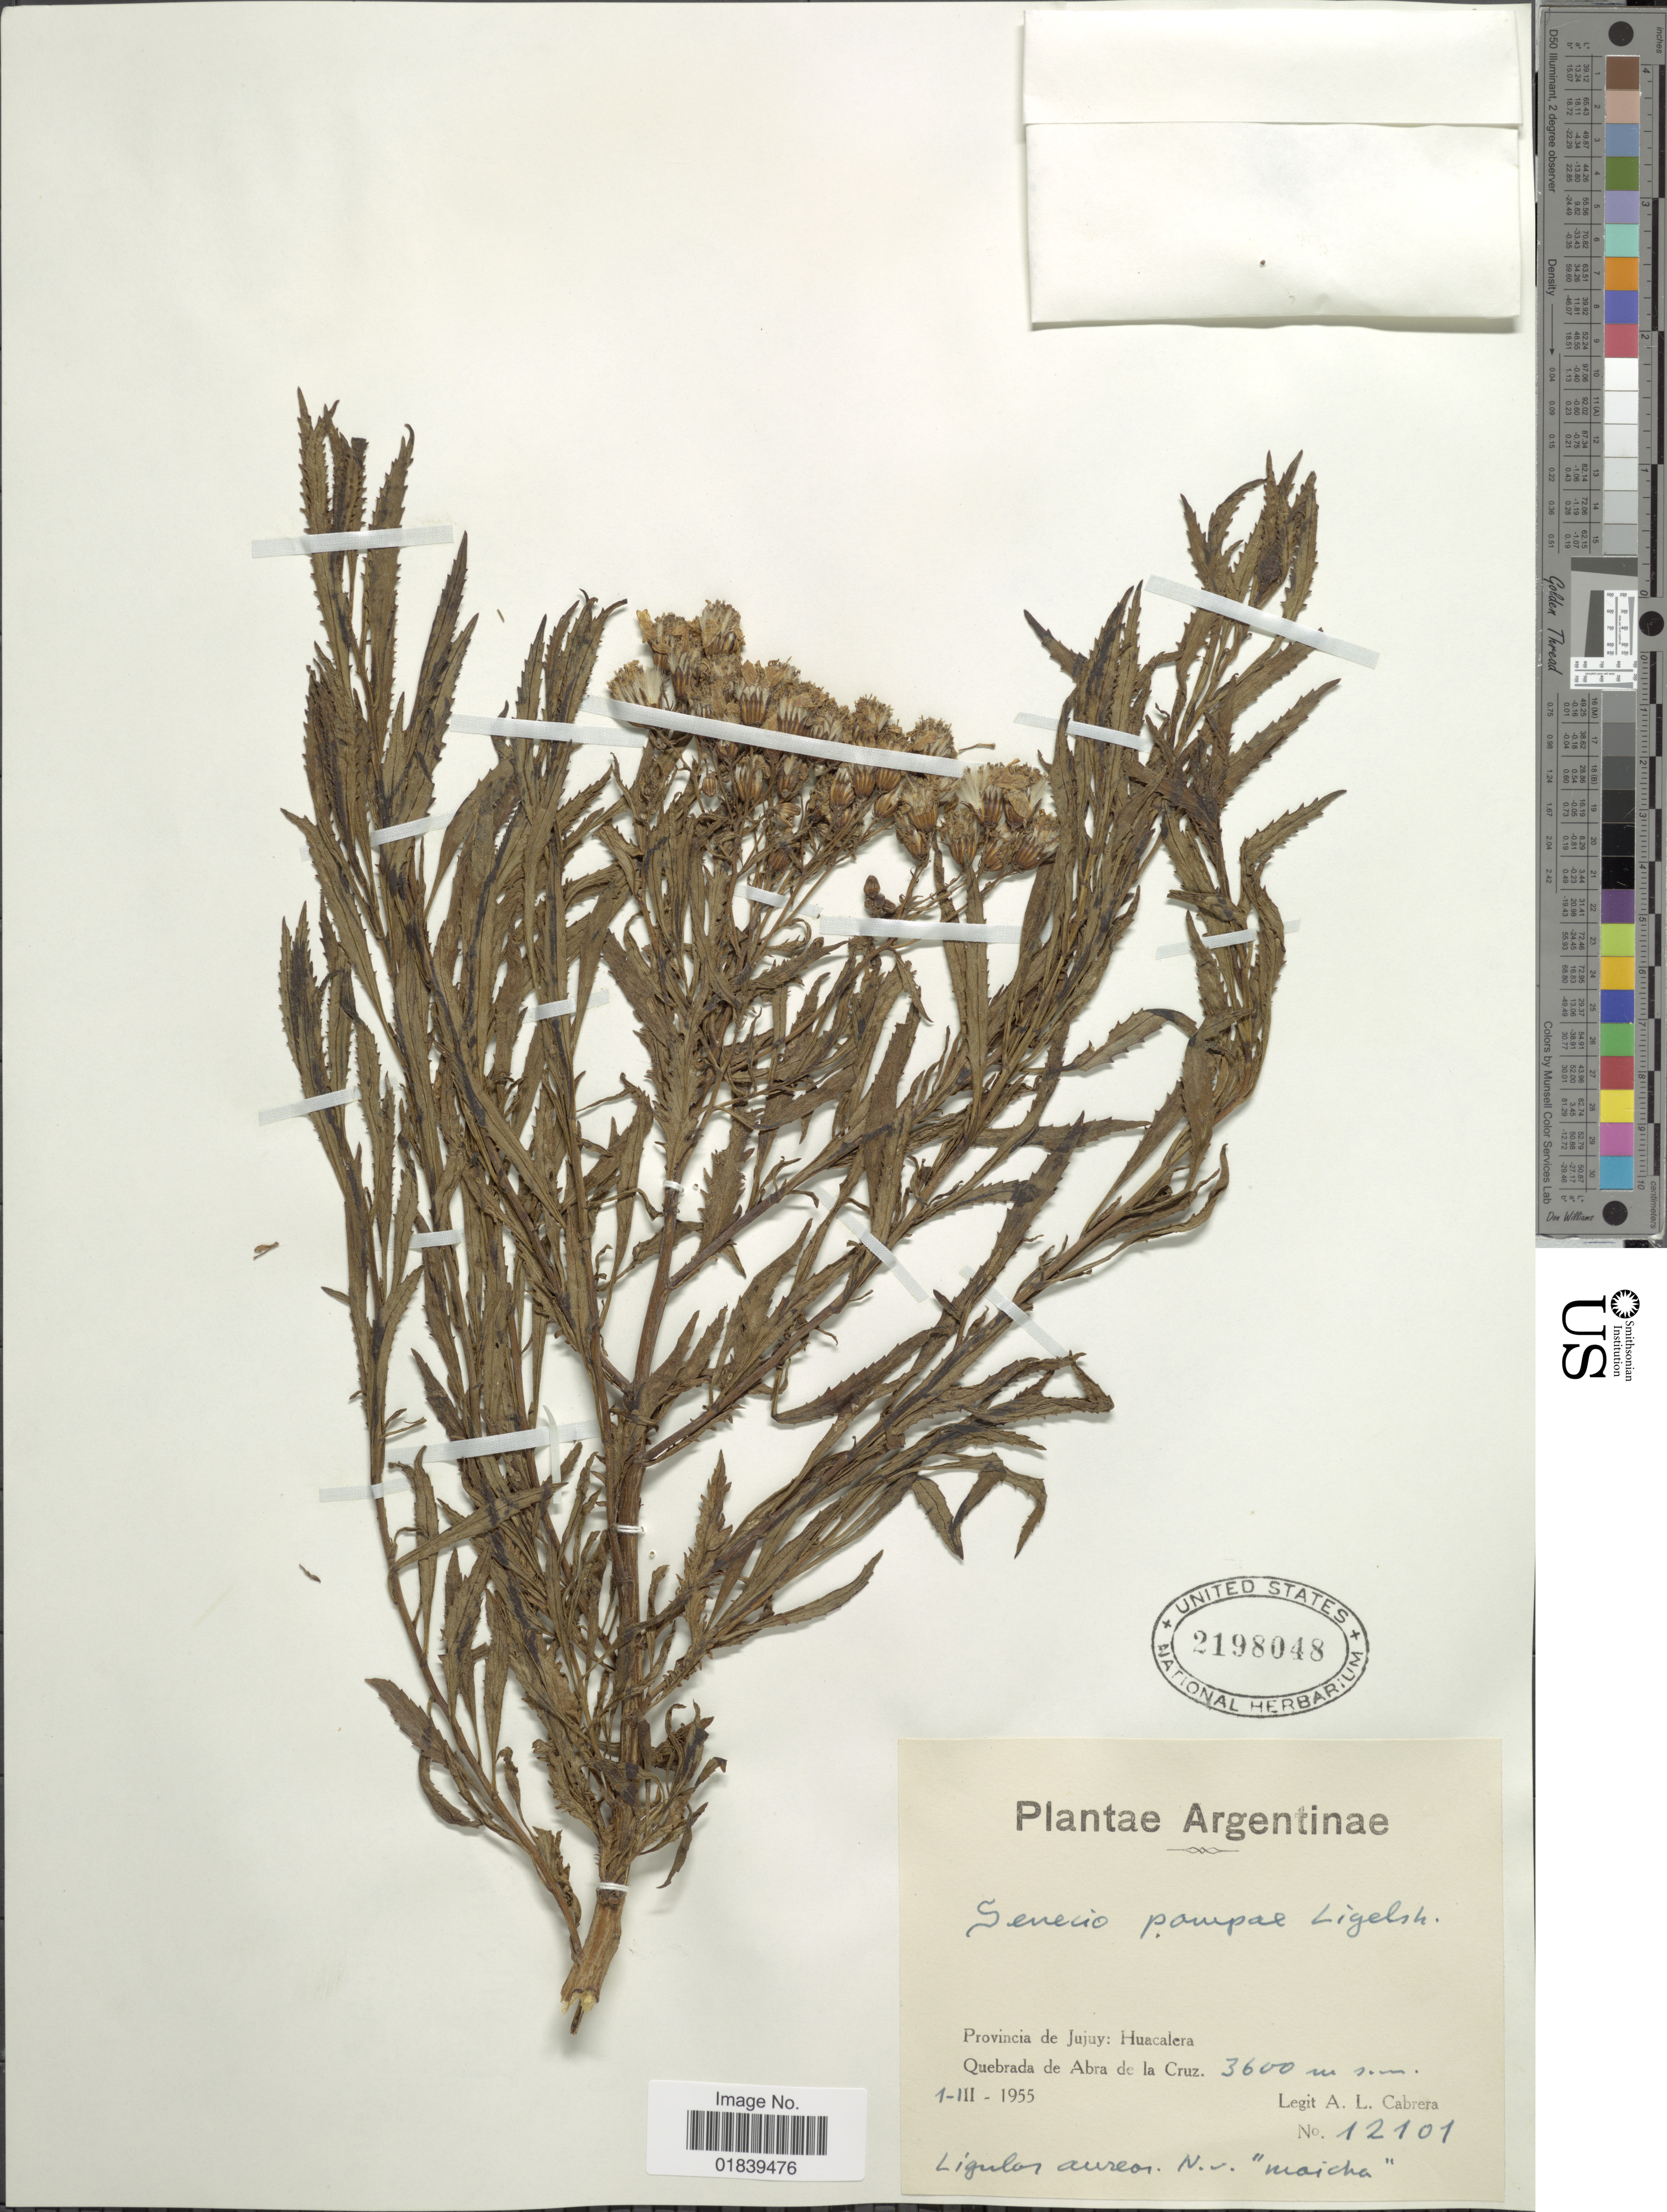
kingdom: Plantae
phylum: Tracheophyta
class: Magnoliopsida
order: Asterales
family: Asteraceae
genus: Senecio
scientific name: Senecio pampae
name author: Lingelsh.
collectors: A. L. Cabrera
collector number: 12101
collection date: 1955-03-01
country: Argentina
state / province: Jujuy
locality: Haucalera, Quebrada de Abra de la Cruz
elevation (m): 3600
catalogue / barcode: US 2198048